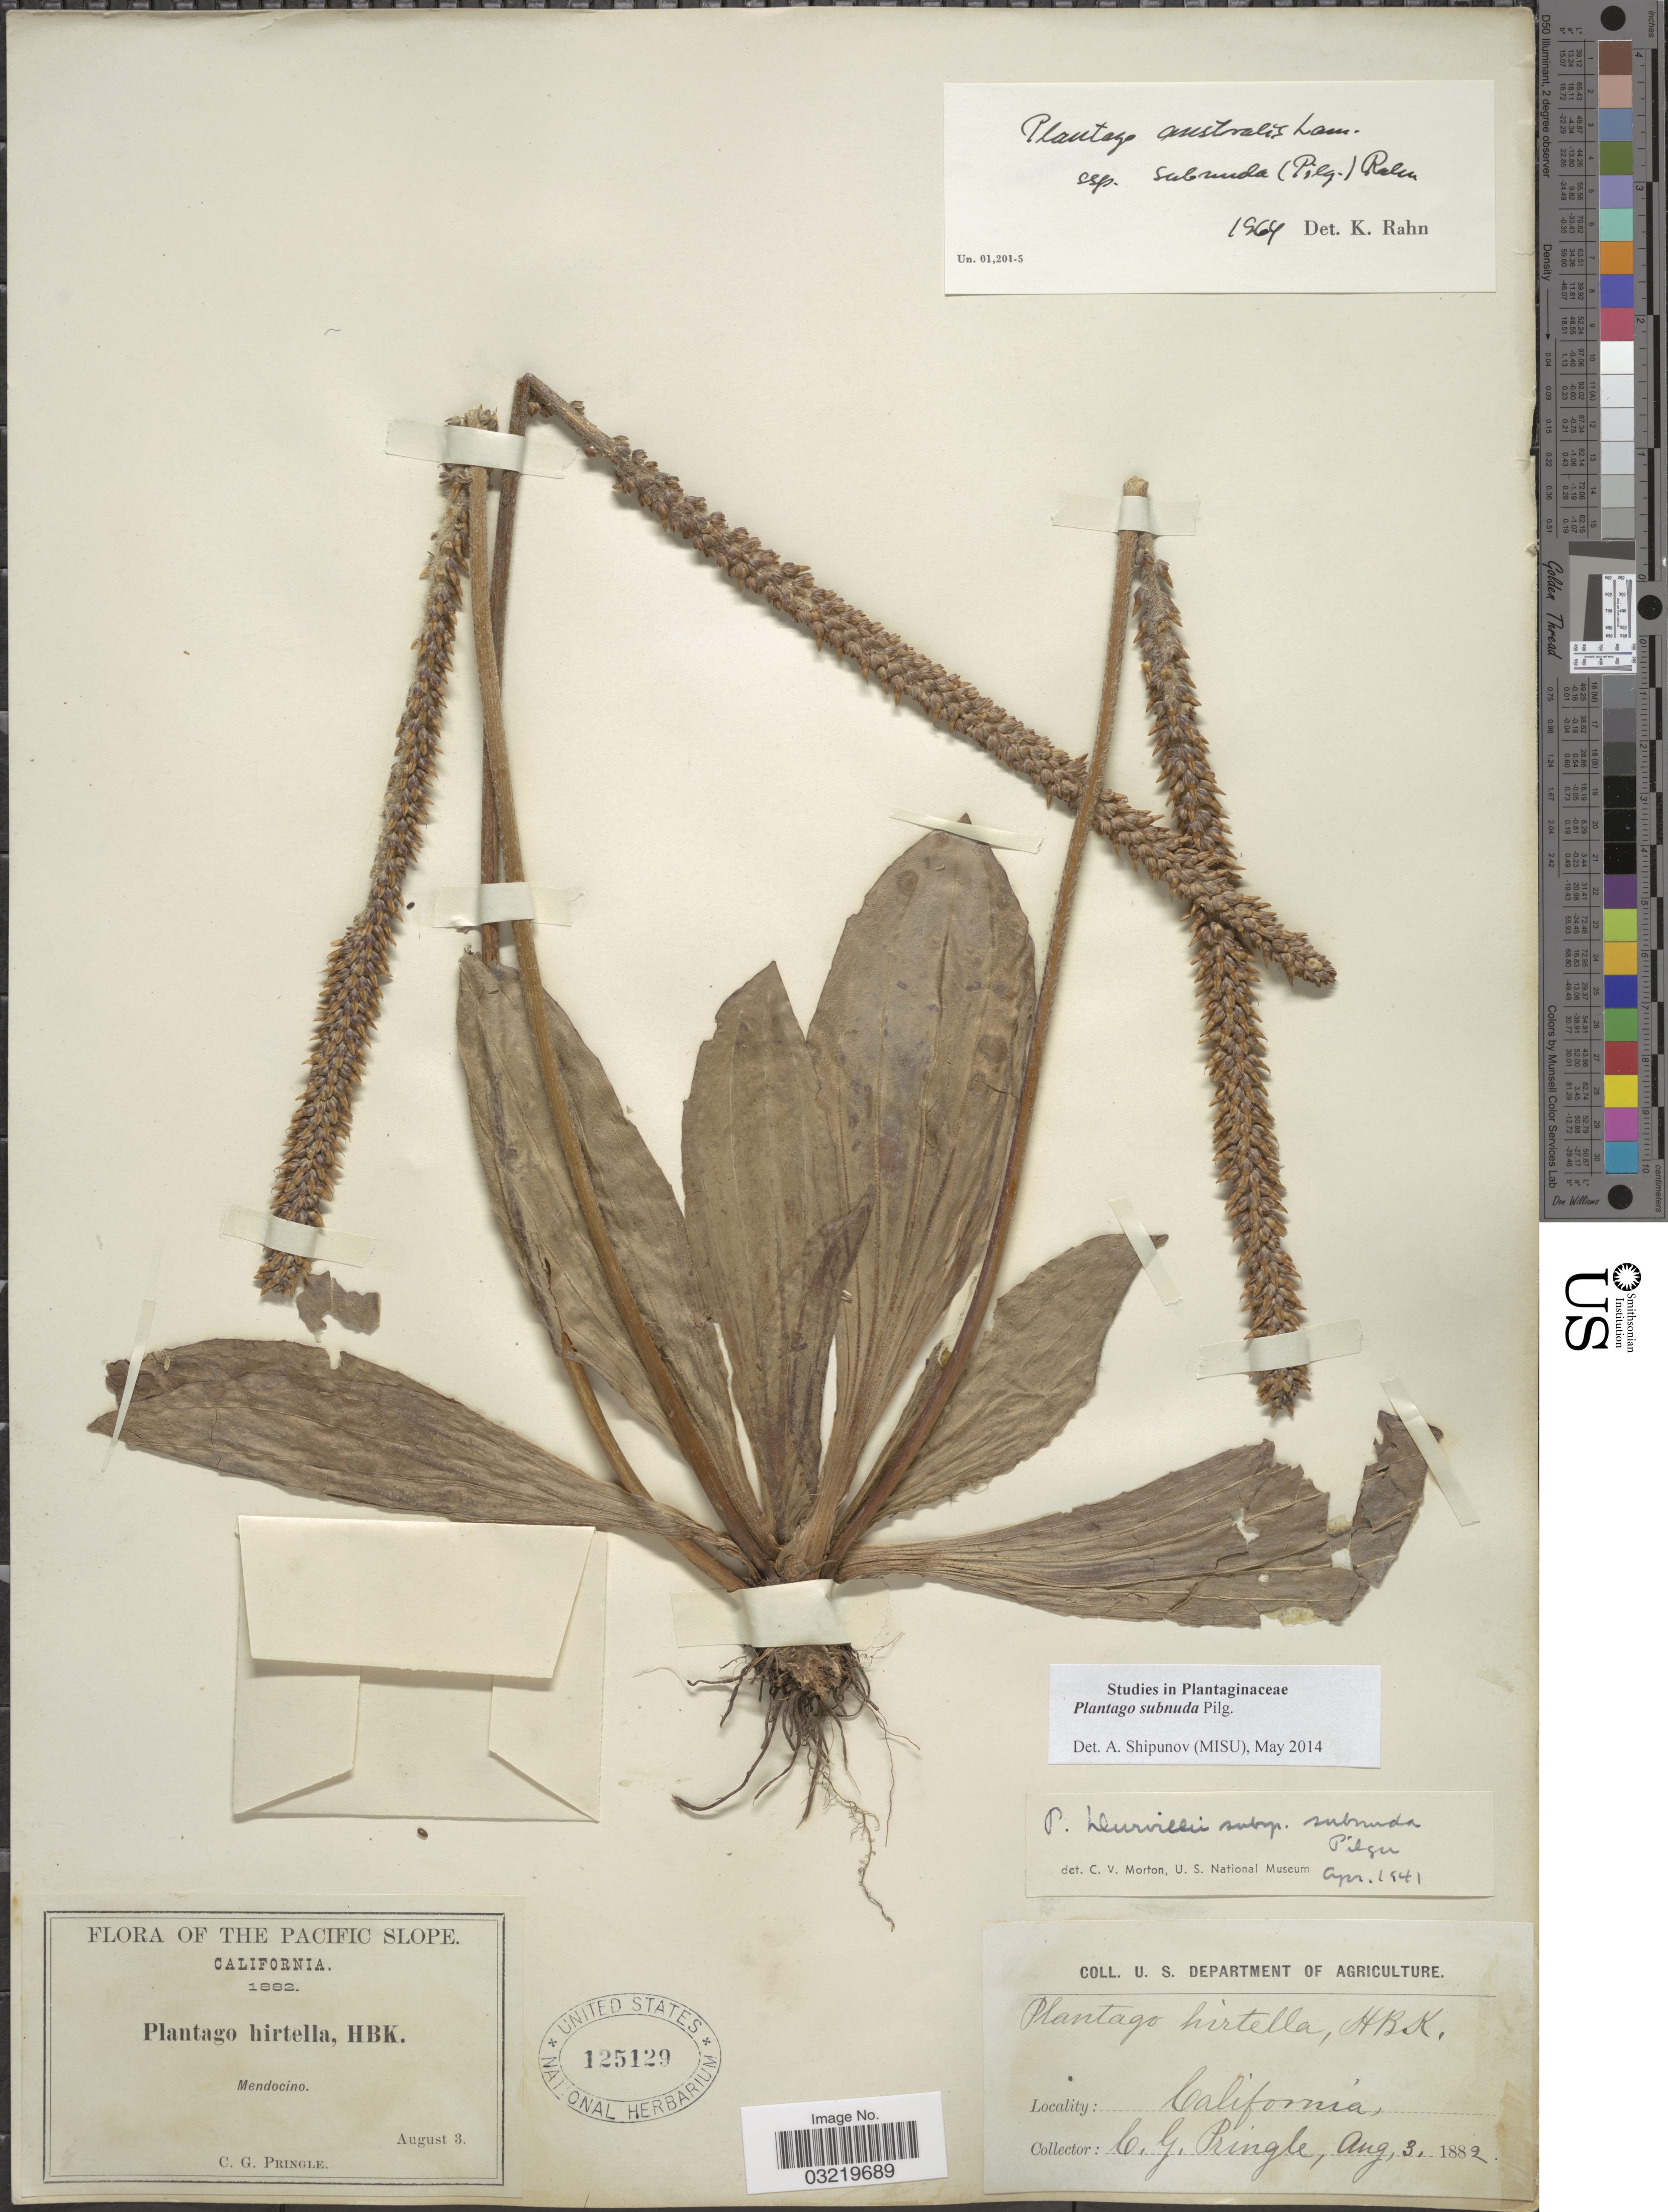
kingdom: Plantae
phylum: Tracheophyta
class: Magnoliopsida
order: Lamiales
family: Plantaginaceae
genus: Plantago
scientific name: Plantago subnuda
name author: Pilg.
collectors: C. G. Pringle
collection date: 1882-08-03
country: United States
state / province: California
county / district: Mendocino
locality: The Pacific Slope. Mendocino.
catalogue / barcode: US 125129